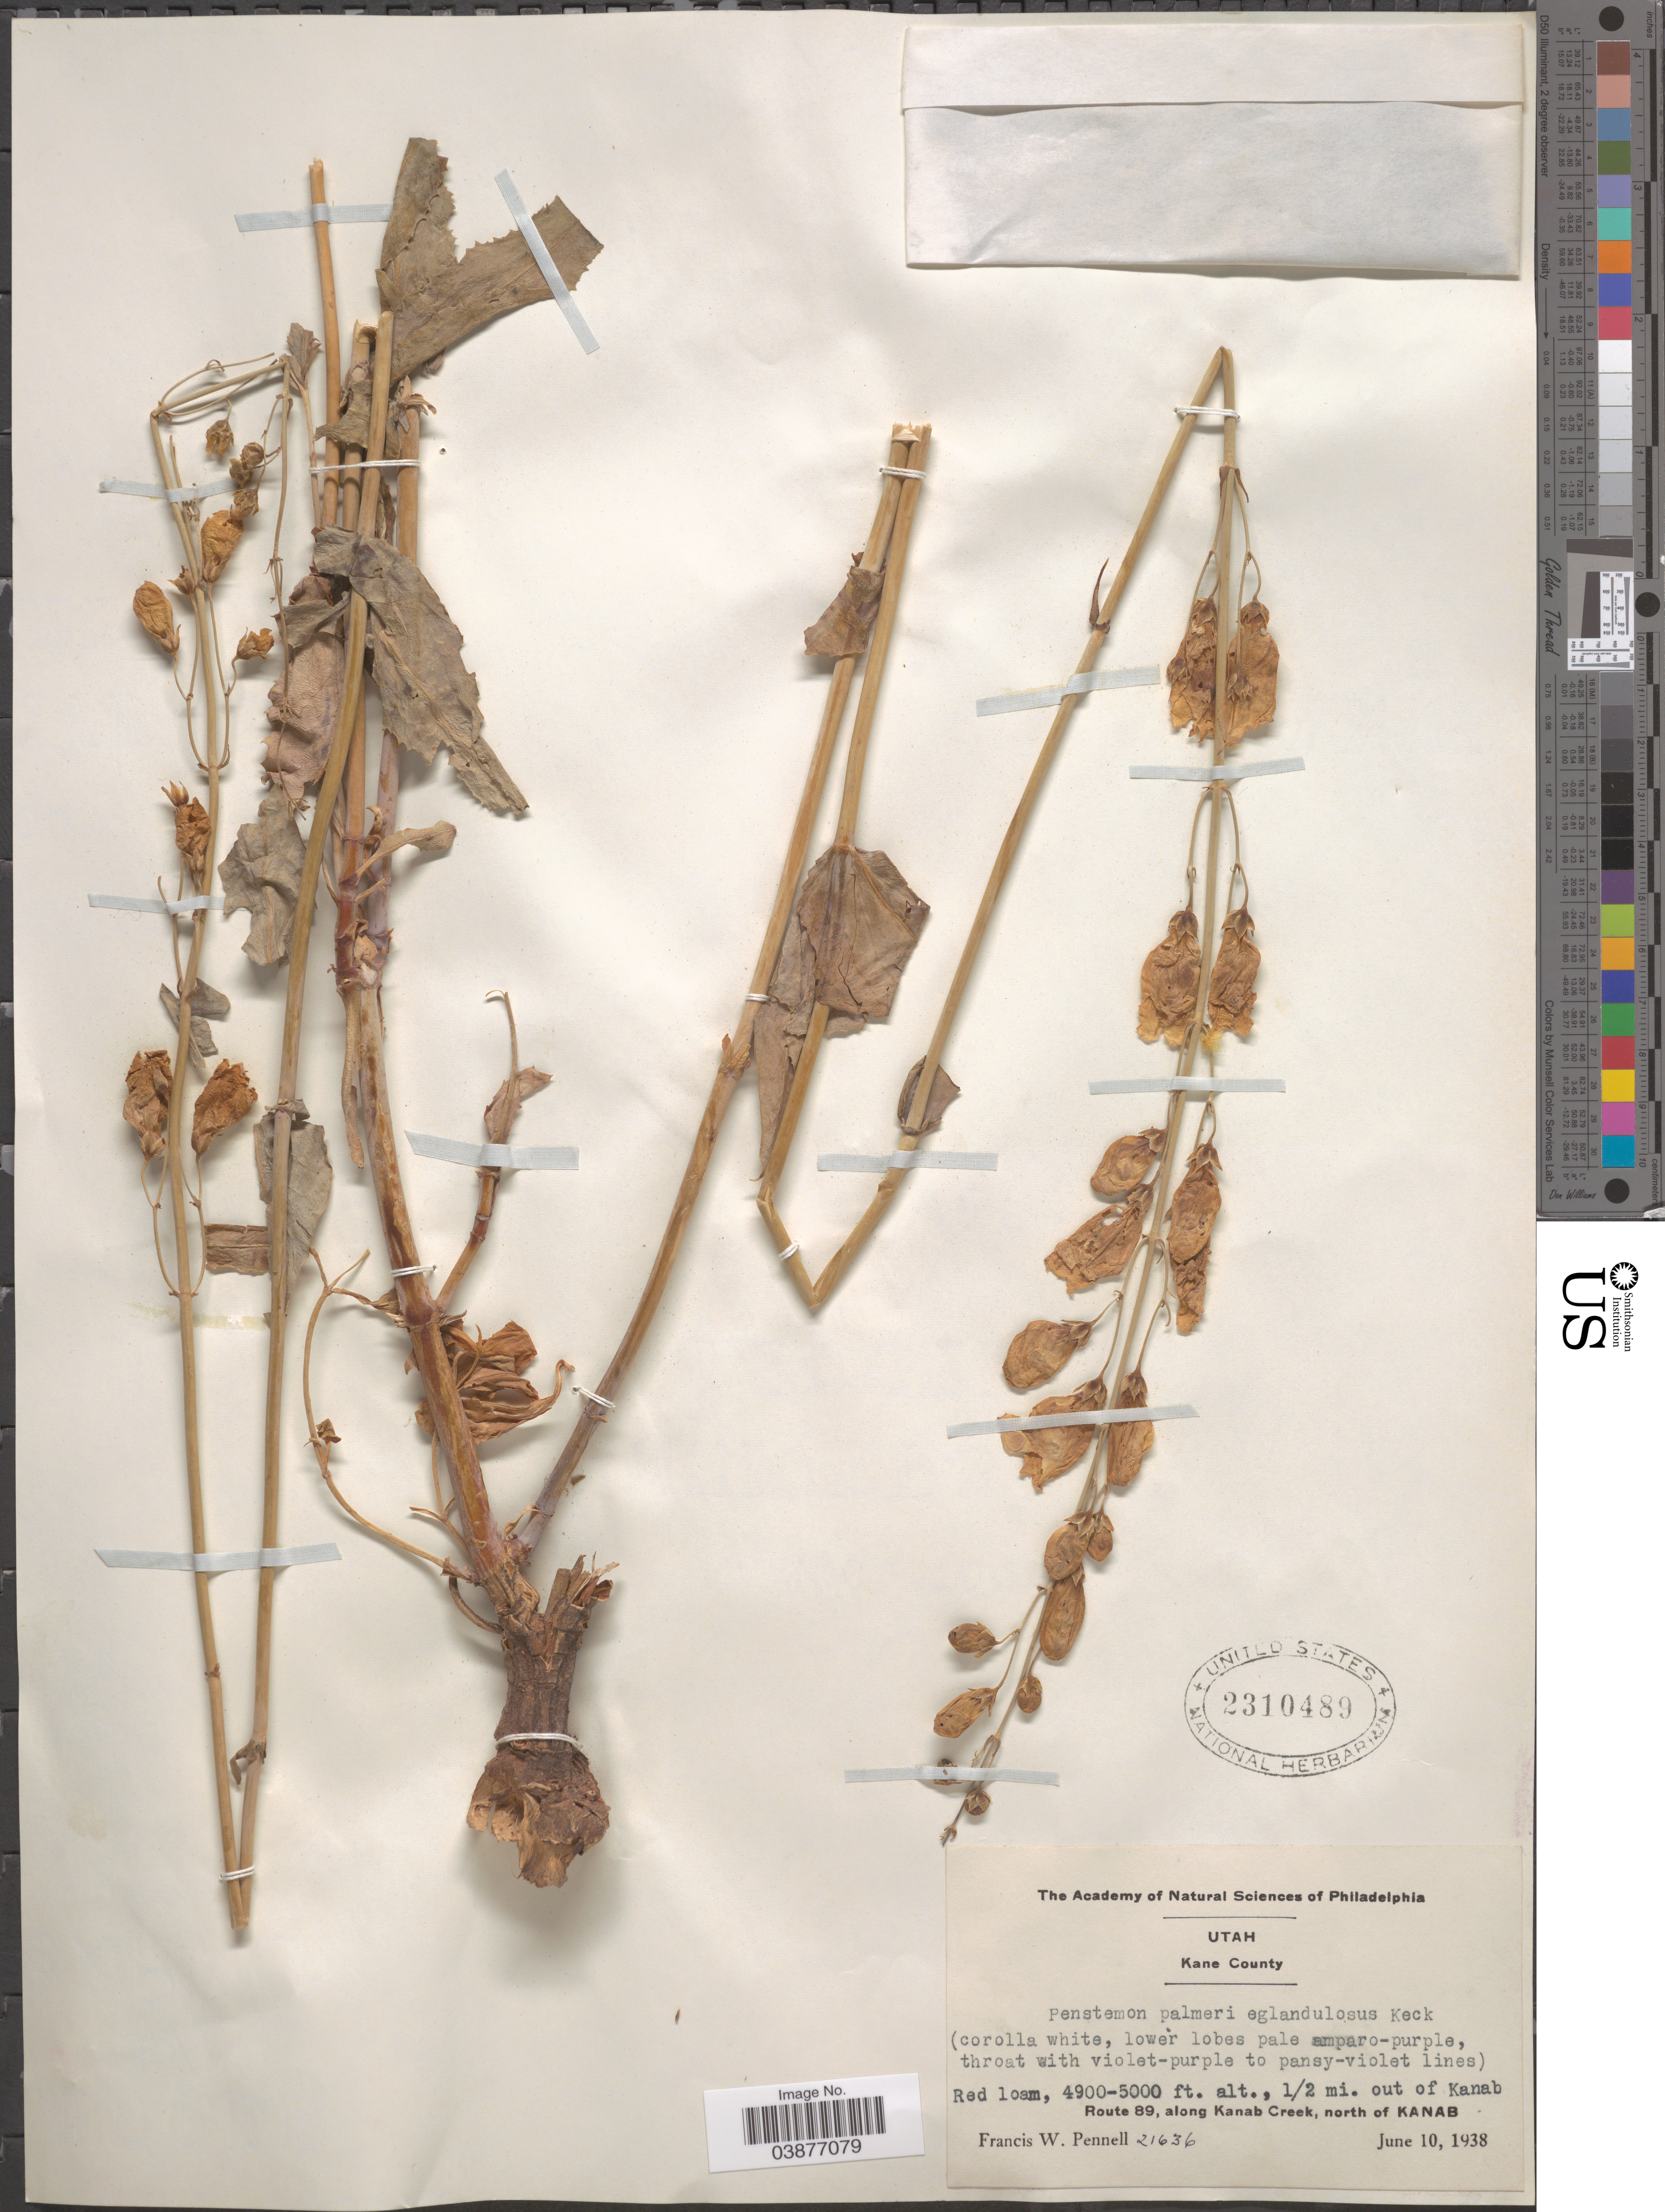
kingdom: Plantae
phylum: Tracheophyta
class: Magnoliopsida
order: Lamiales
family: Plantaginaceae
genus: Penstemon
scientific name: Penstemon palmeri subsp. eglandulosus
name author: D.D. Keck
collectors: F. W. Pennell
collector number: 21636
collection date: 1938-06-10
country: United States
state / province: Utah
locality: Kane County. 1/2 mi. out of Kanab. Route 89, along Kanab Creek, north of Kanab.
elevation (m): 1494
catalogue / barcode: US 2310489